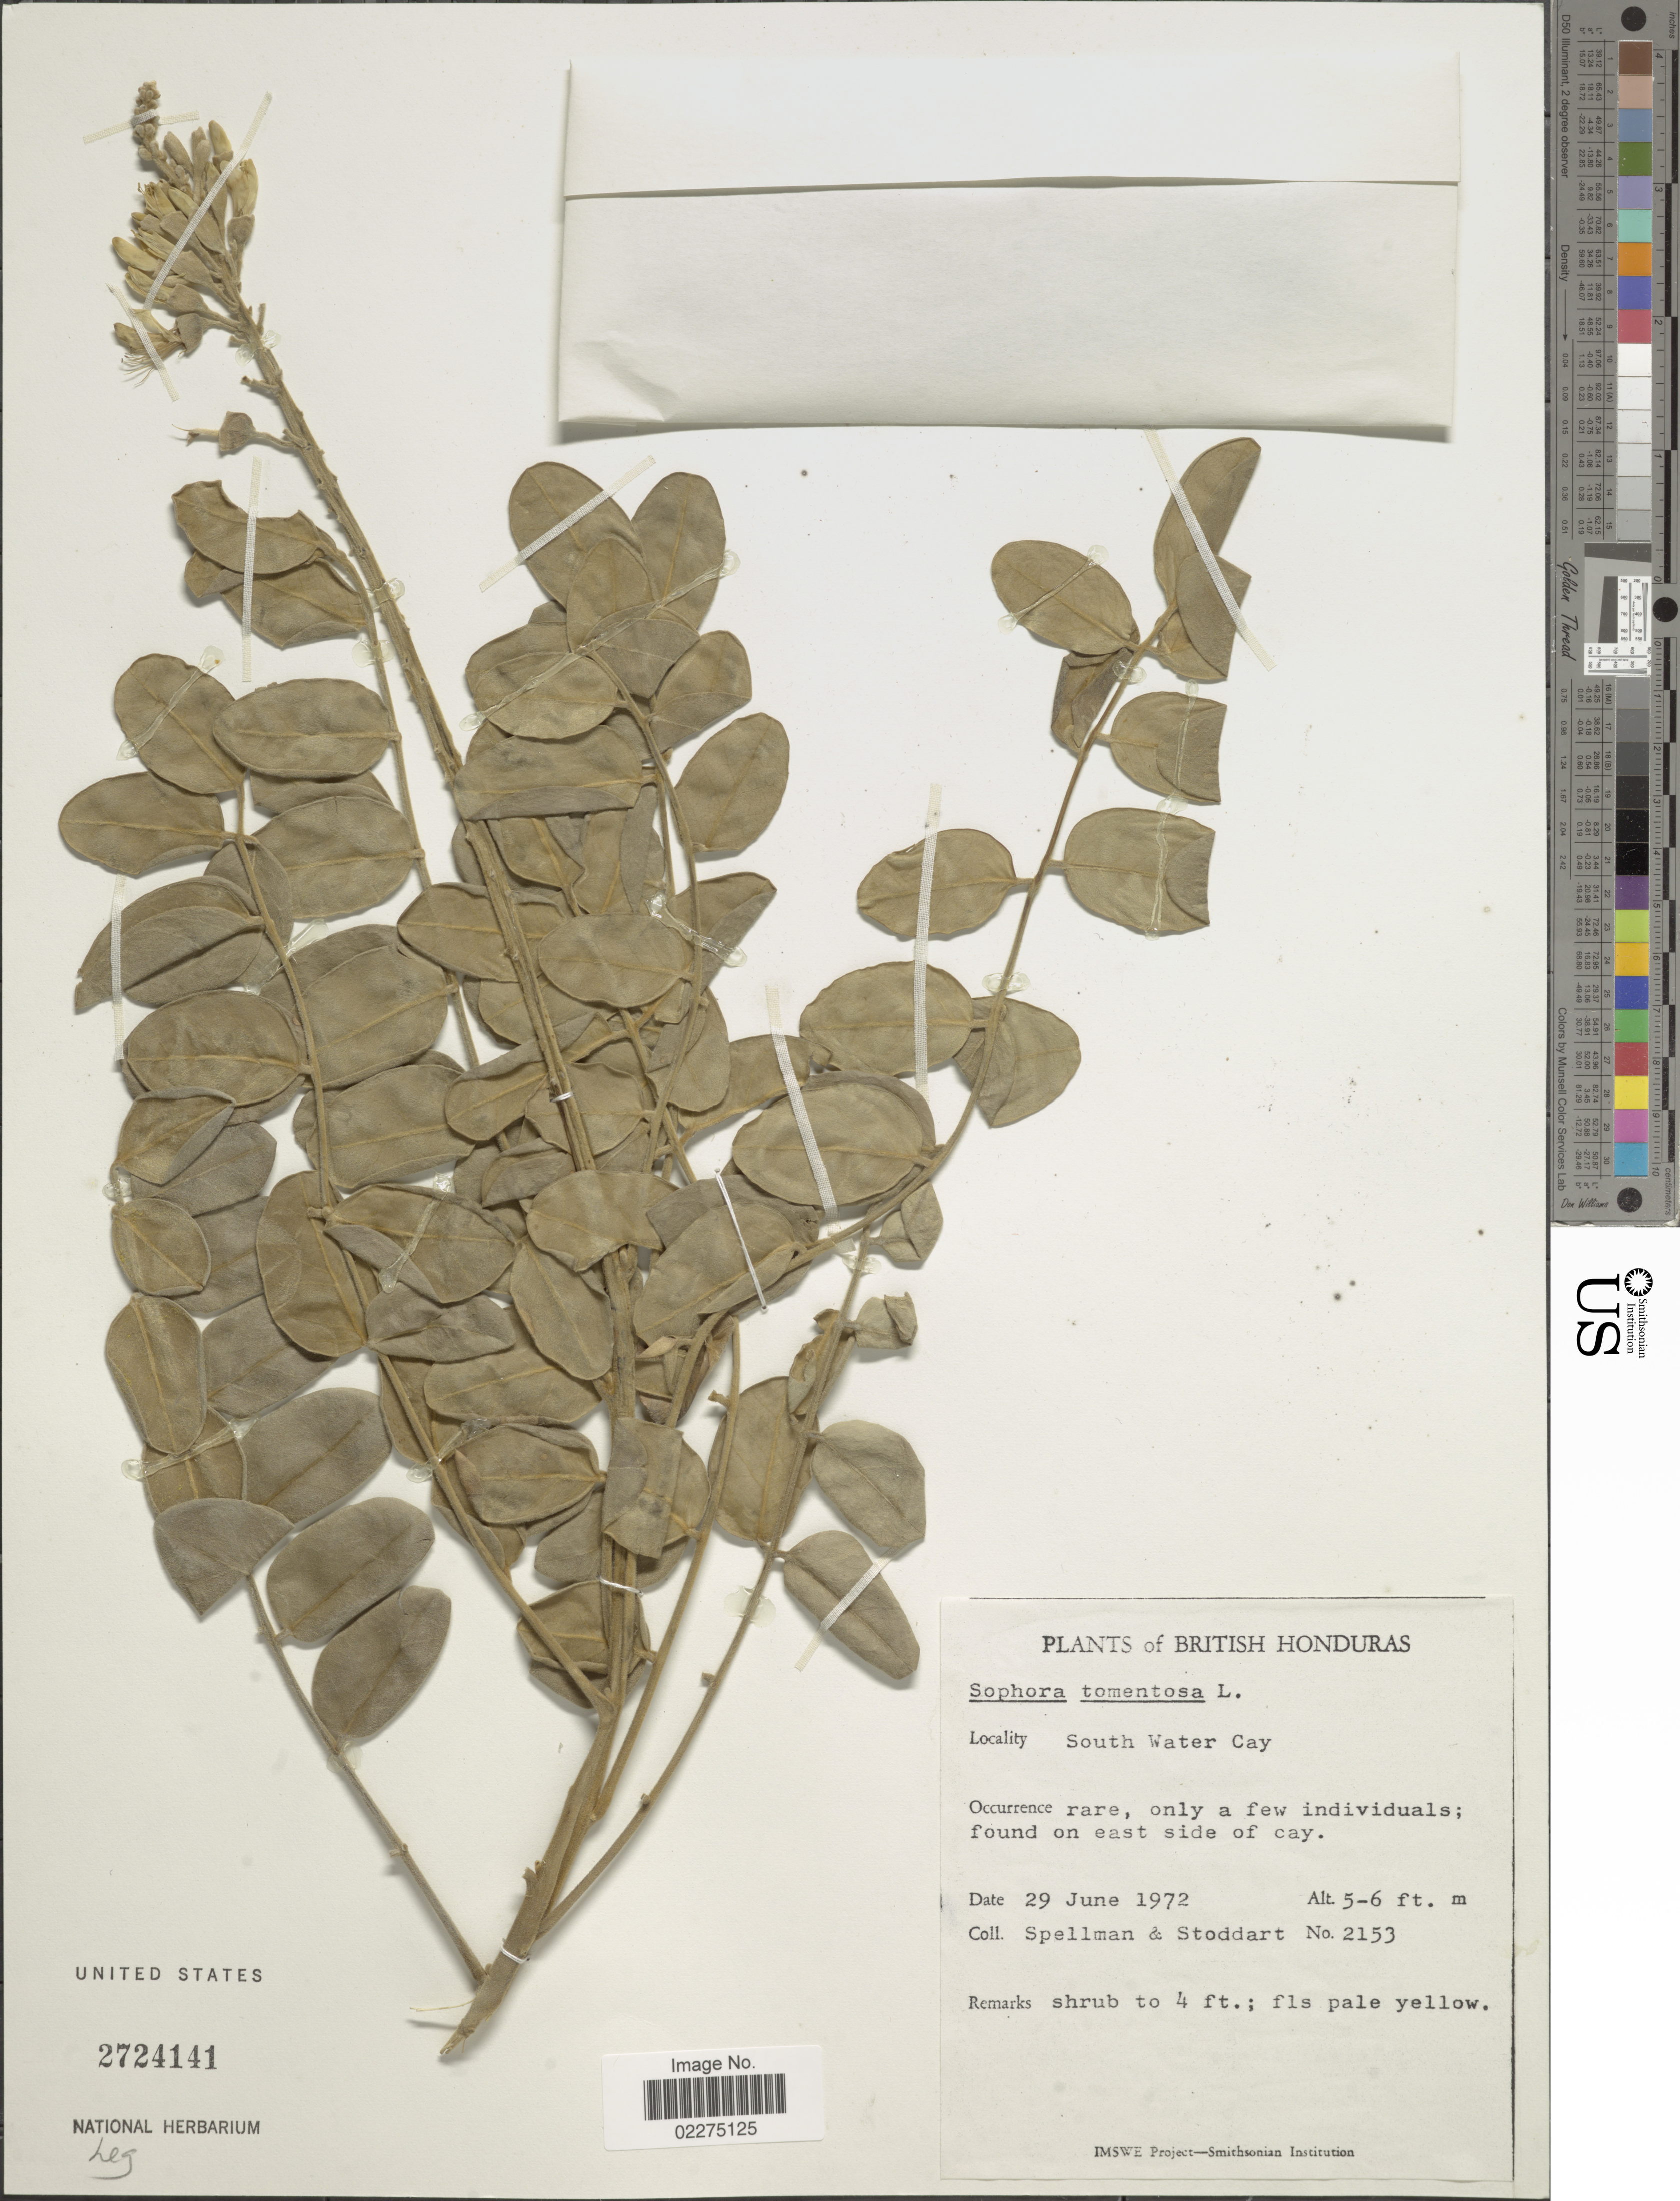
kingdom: Plantae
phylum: Tracheophyta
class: Magnoliopsida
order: Fabales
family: Fabaceae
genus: Sophora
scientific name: Sophora tomentosa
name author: L.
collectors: Spellman, -- & -. Stoddart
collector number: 2153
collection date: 1972-06-29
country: Belize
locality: British Honduras. South Water Cay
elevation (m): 2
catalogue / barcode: US 2724141